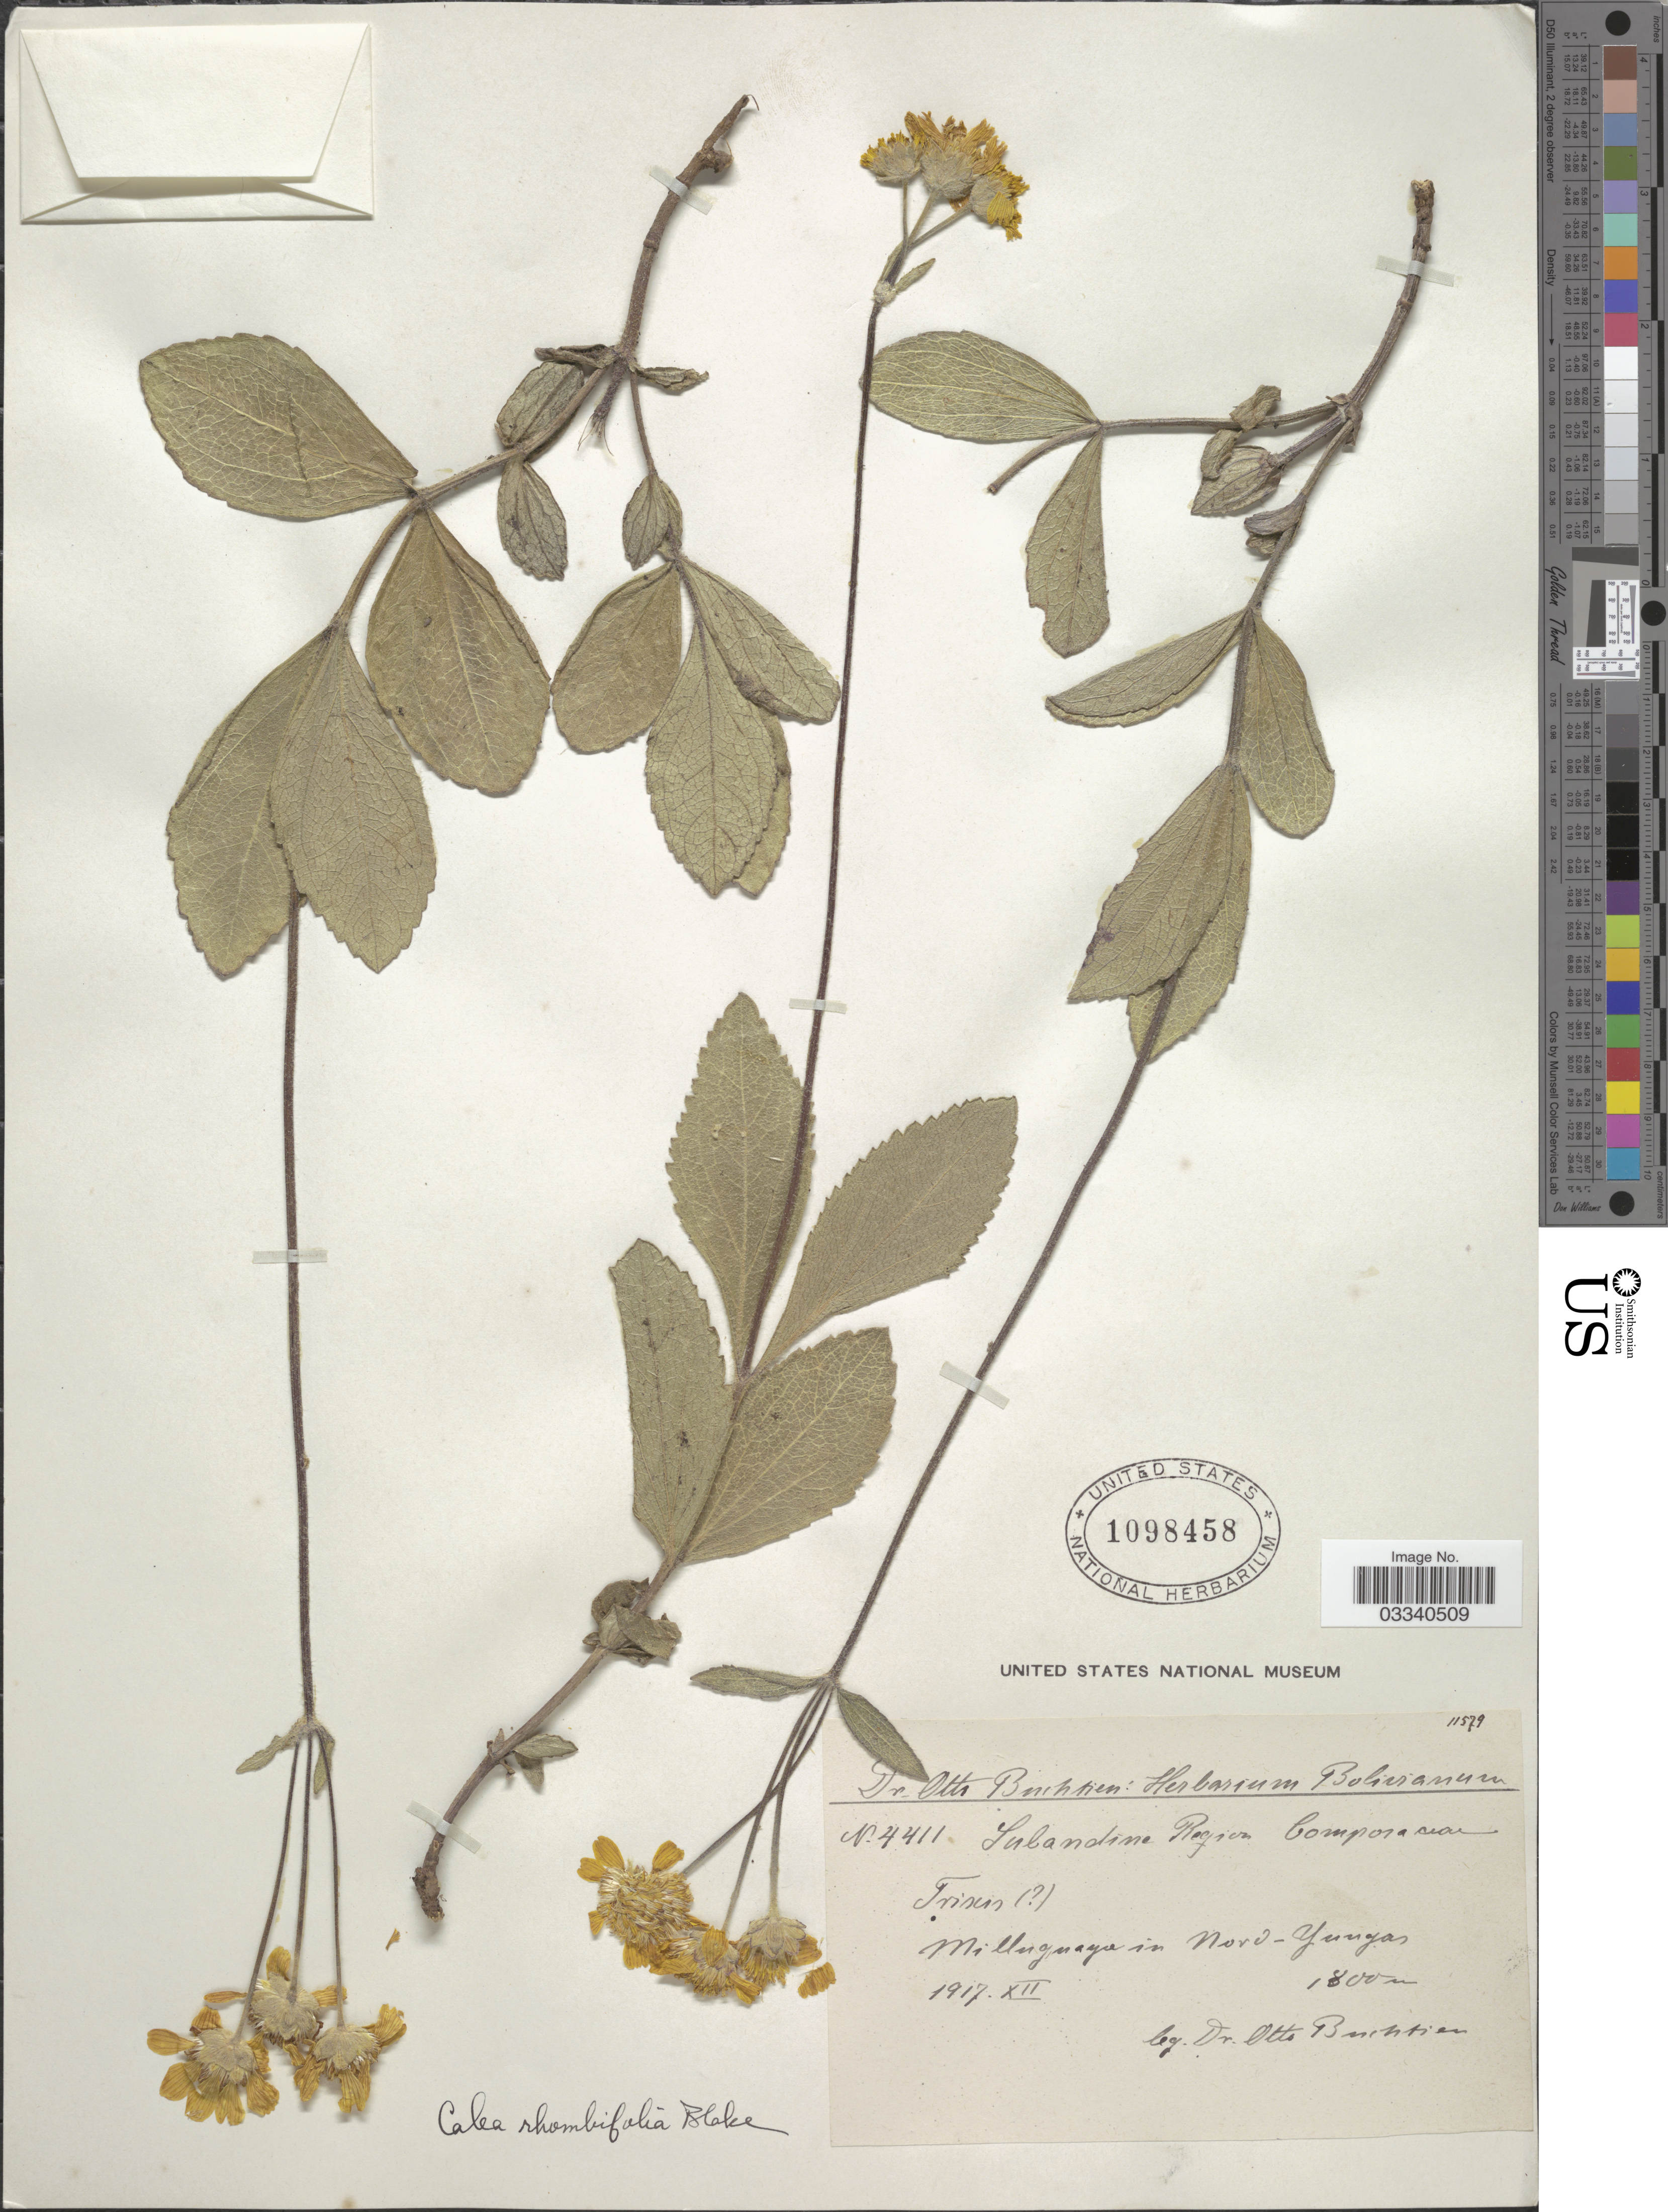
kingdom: Plantae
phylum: Tracheophyta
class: Magnoliopsida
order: Asterales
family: Asteraceae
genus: Calea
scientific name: Calea rhombifolia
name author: S.F. Blake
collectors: O. Buchtien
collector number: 4411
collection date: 1917-12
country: Bolivia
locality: Subandine Region. Milluguaya in Nord-Yungas.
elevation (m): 1800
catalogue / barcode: US 1098458